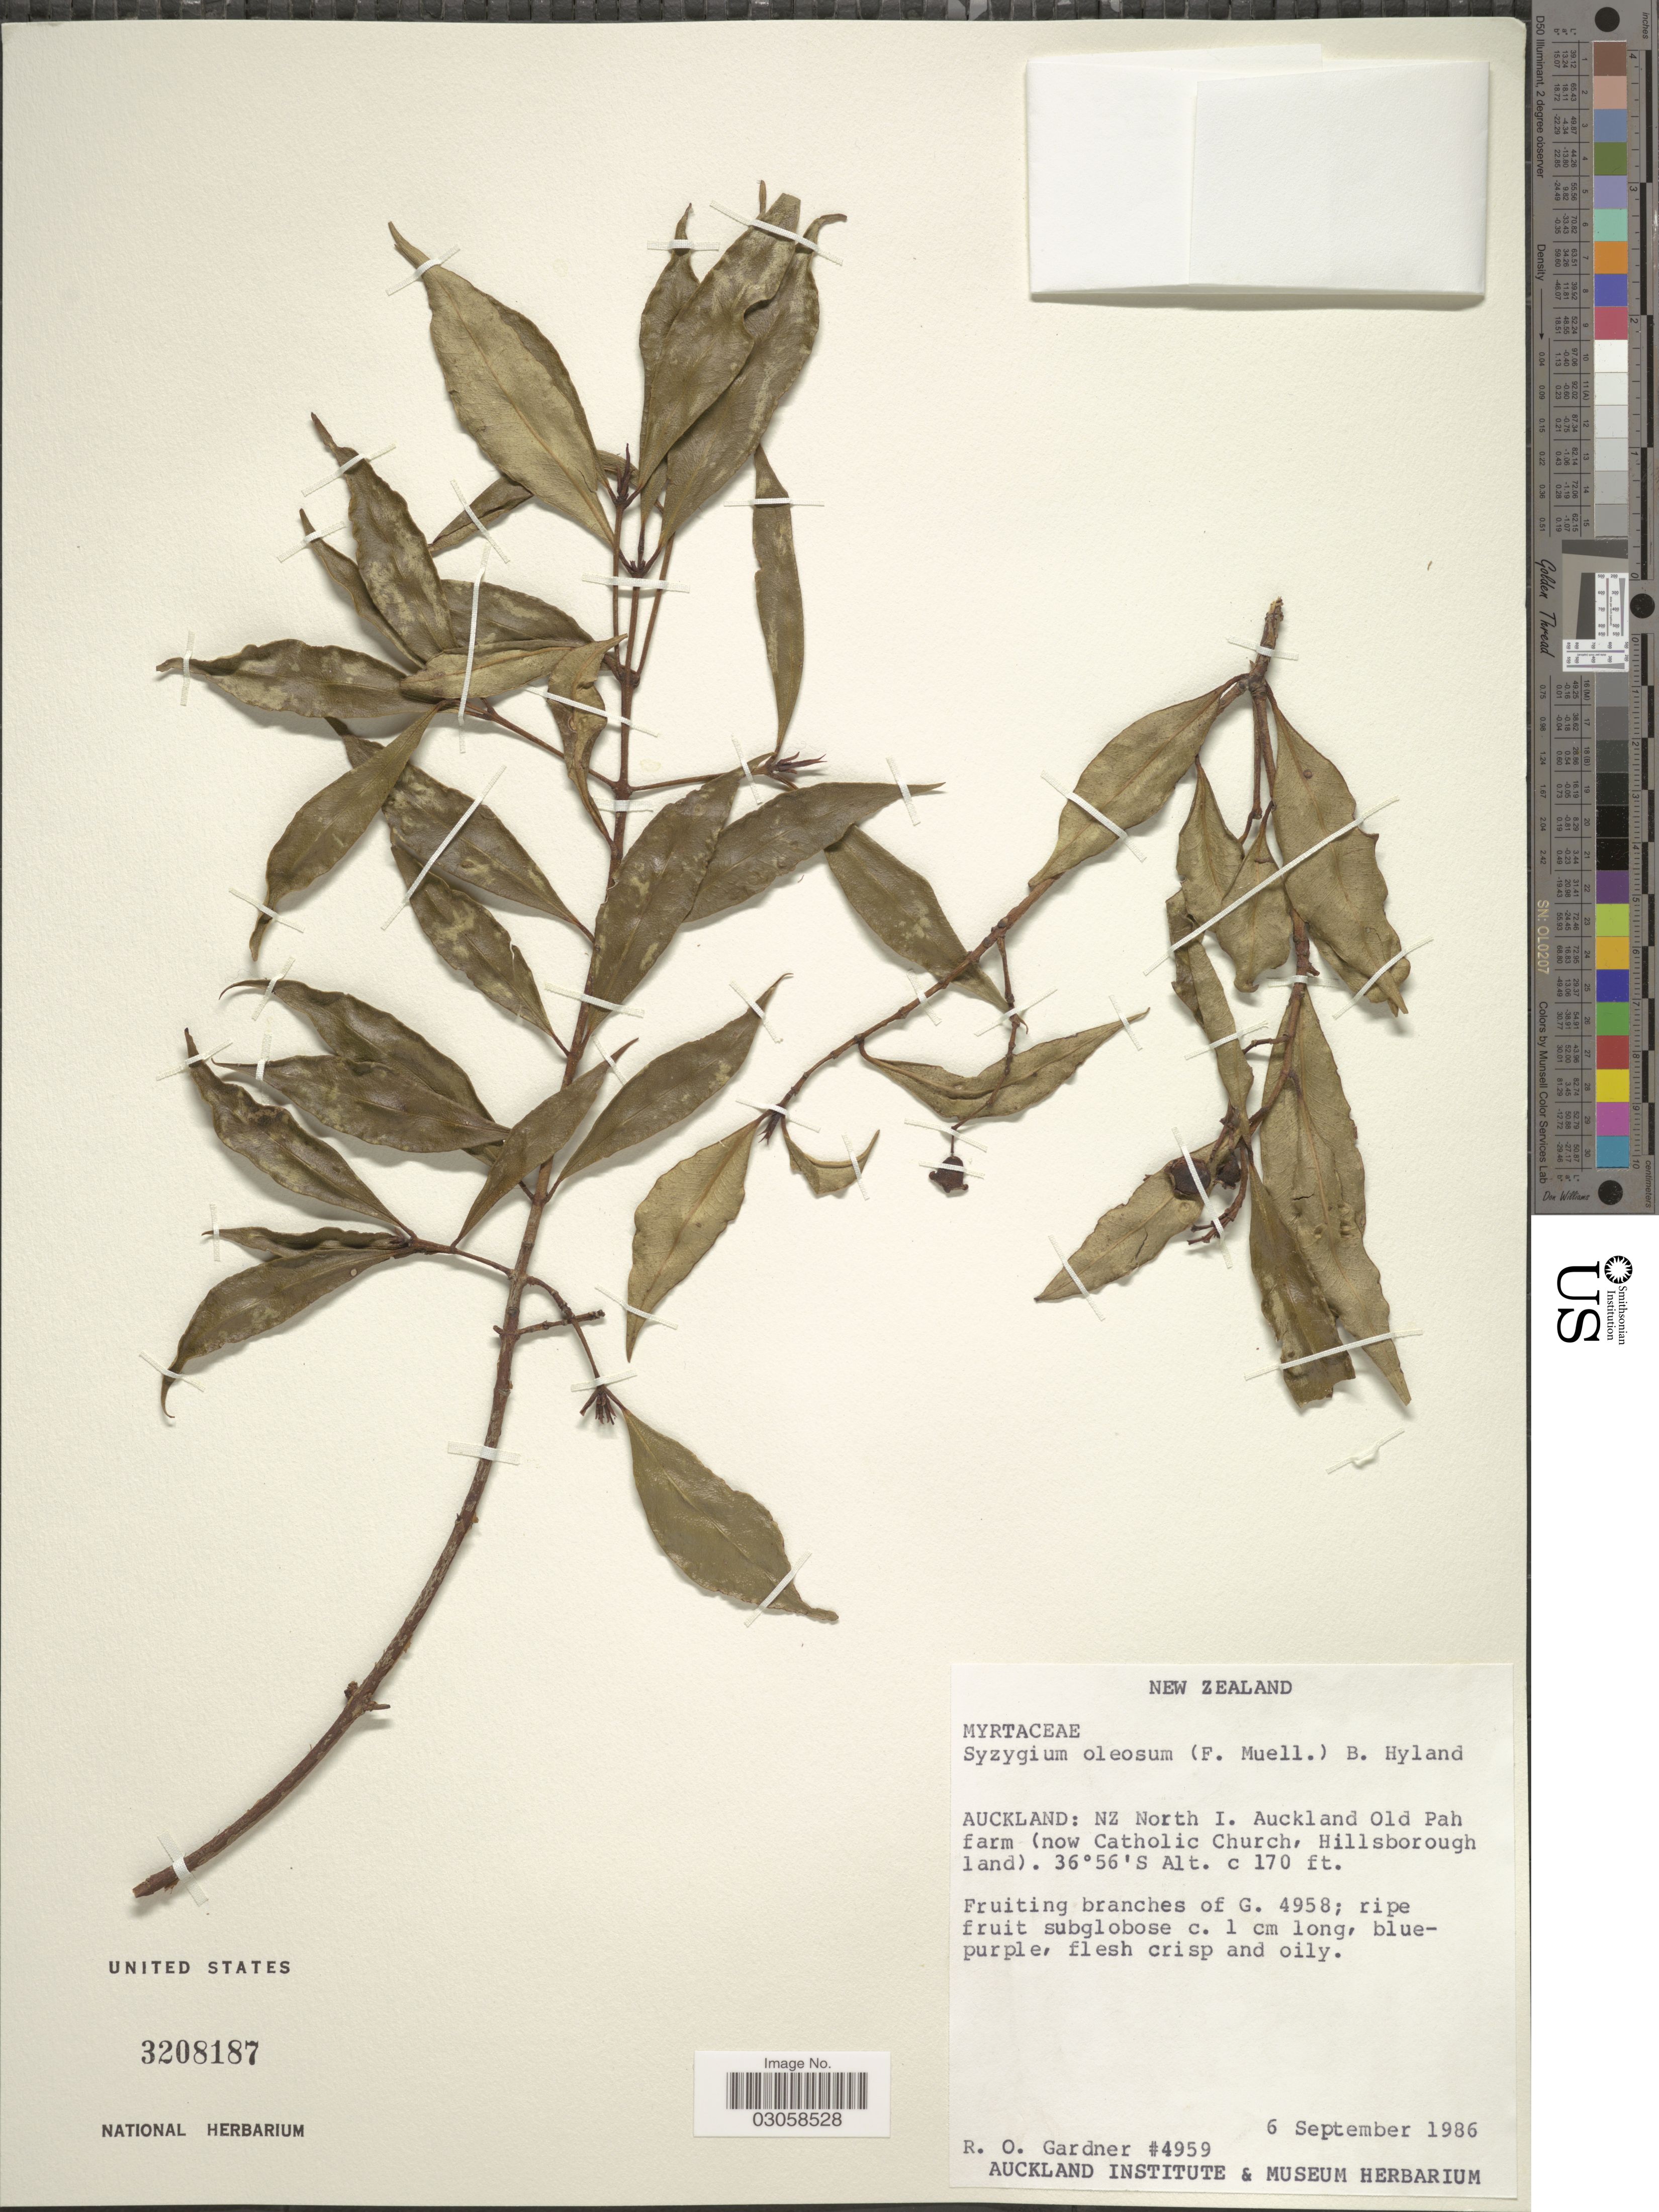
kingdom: Plantae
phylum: Tracheophyta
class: Magnoliopsida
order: Myrtales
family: Myrtaceae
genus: Syzygium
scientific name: Syzygium oleosum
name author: (F. Muell.) B. Hyland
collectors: R. O. Gardner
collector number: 4959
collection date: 1986-09-06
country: New Zealand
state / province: Auckland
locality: NZ North I. Auckland Old Pah farm (now Catholic Church, Hillsborough land).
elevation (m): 52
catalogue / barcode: US 3208187